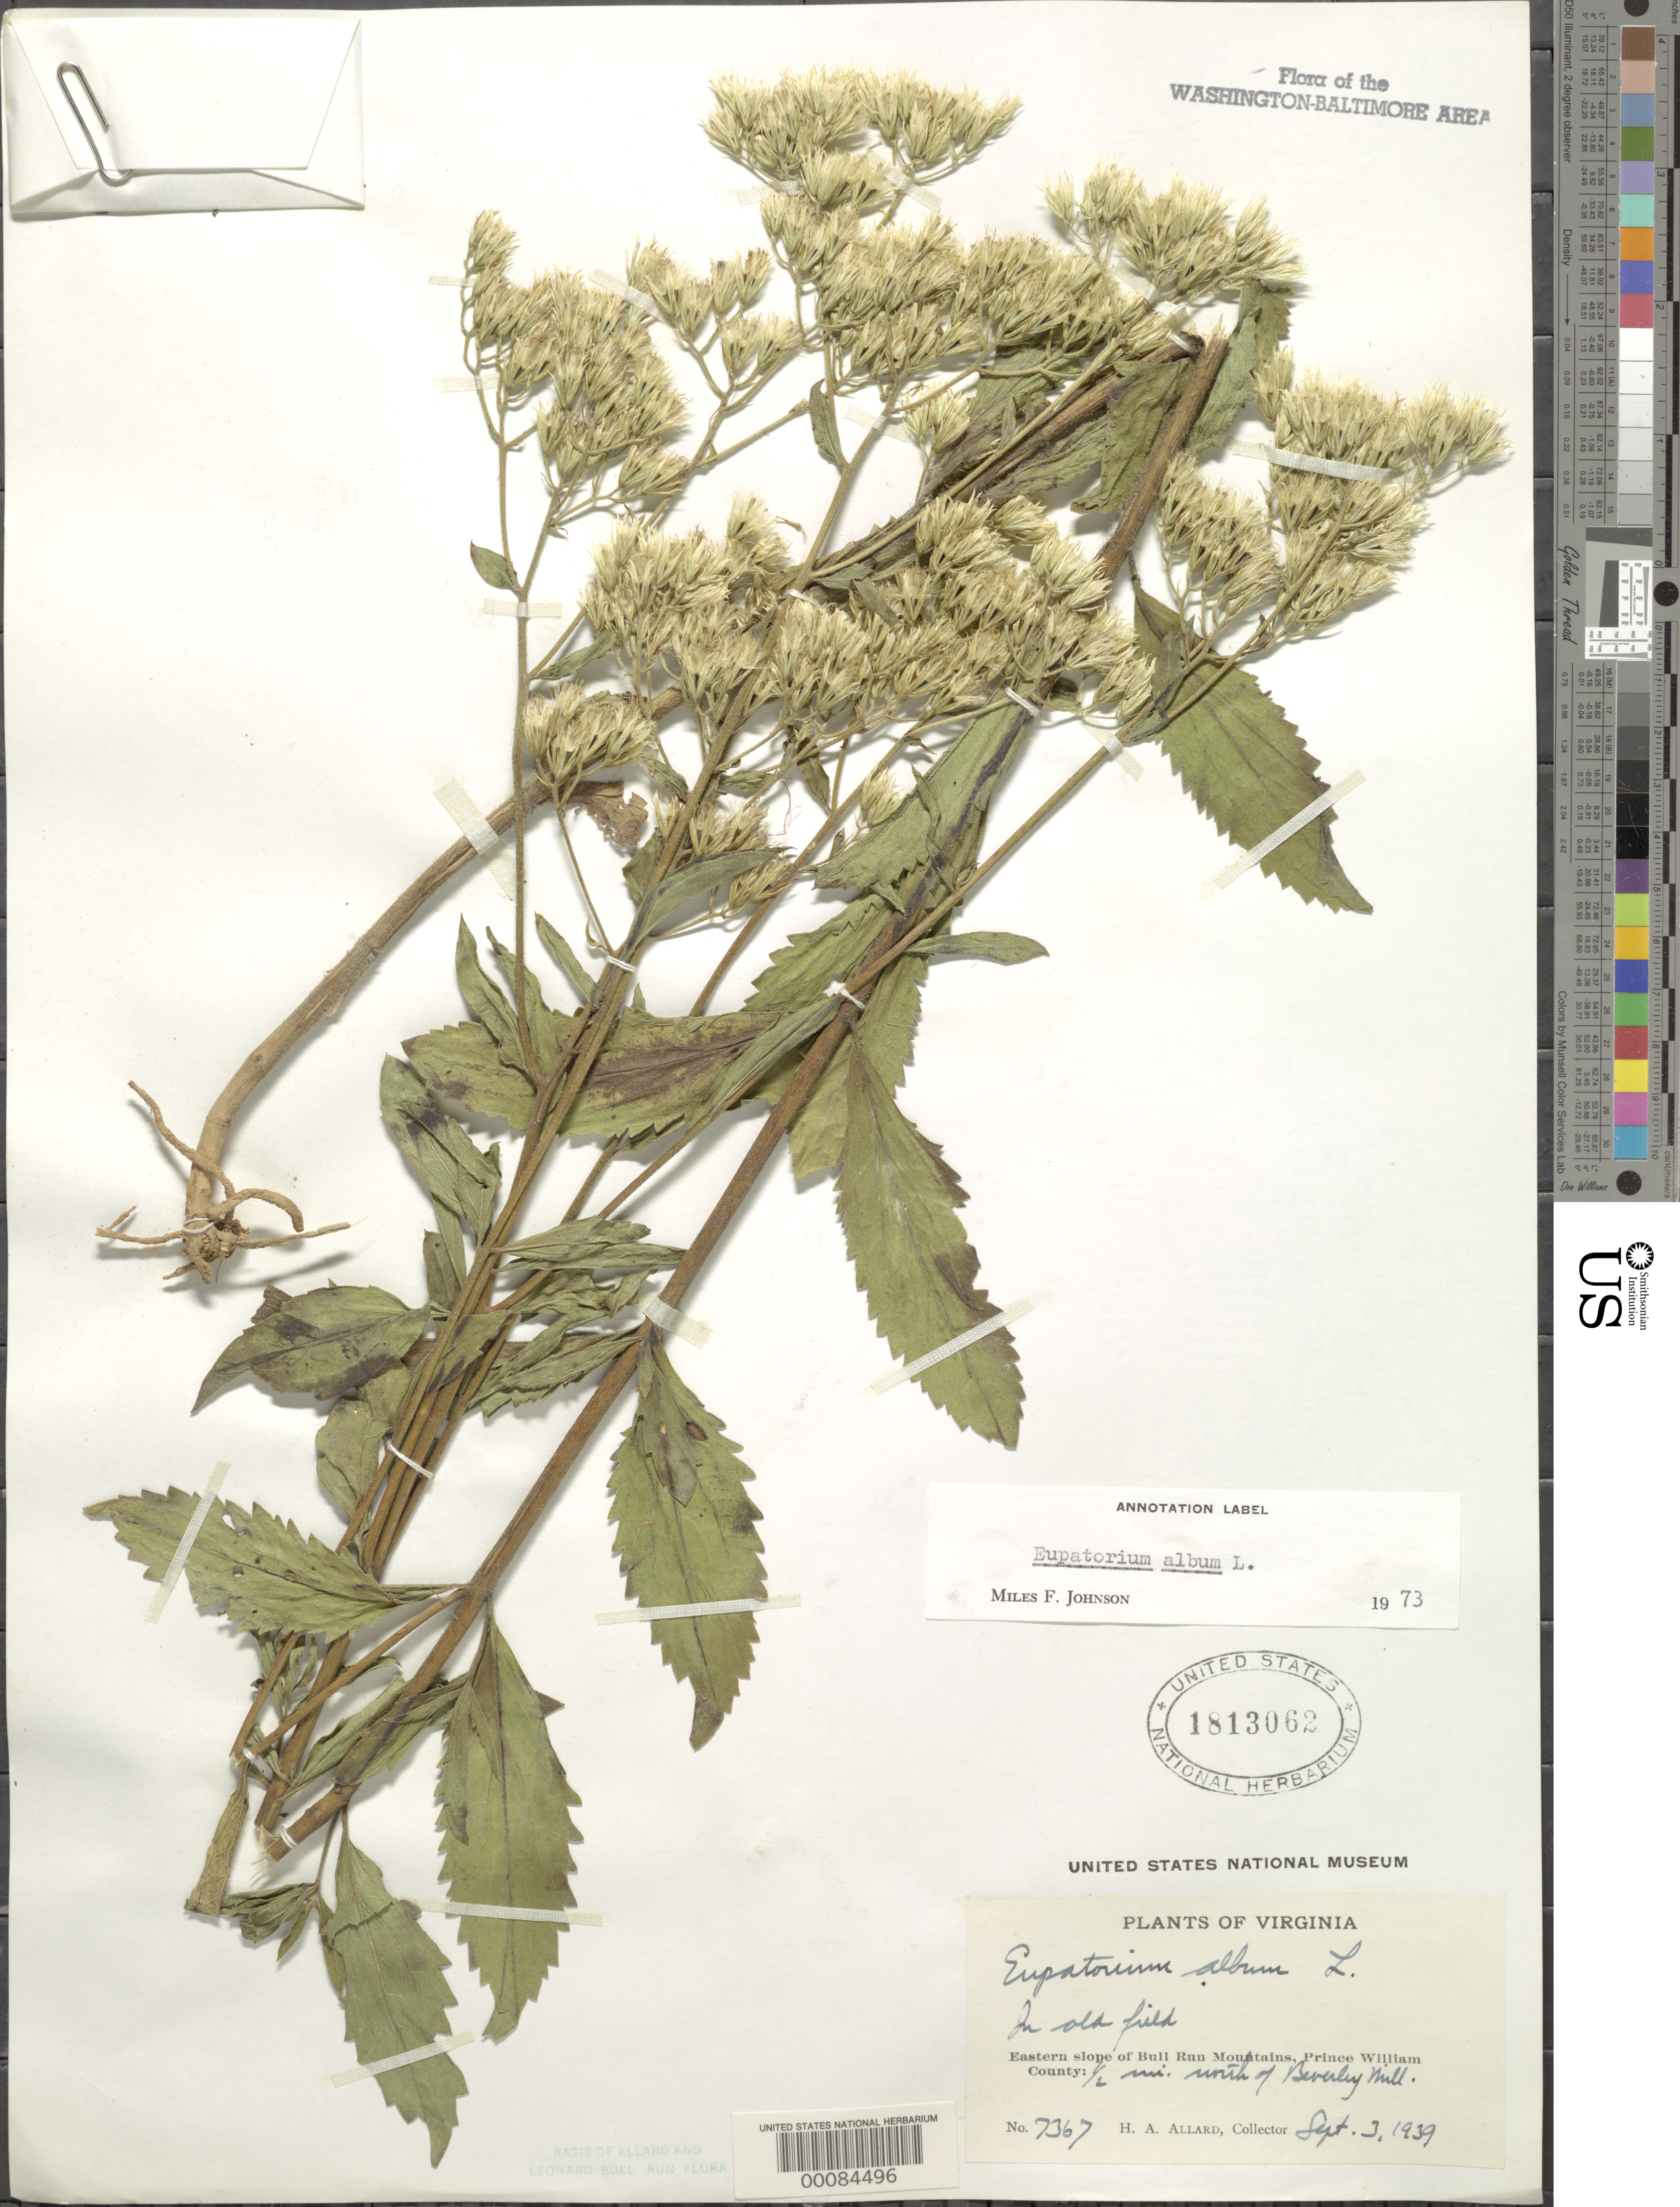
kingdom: Plantae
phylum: Tracheophyta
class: Magnoliopsida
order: Asterales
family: Asteraceae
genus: Eupatorium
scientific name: Eupatorium album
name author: L.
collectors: H. A. Allard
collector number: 7367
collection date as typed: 03 Sep 1939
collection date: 1939-09-03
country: United States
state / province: Virginia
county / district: Fauquier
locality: North of Beverley Mill, western slope of Bull Run Mountains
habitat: Old field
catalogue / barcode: US 1813062